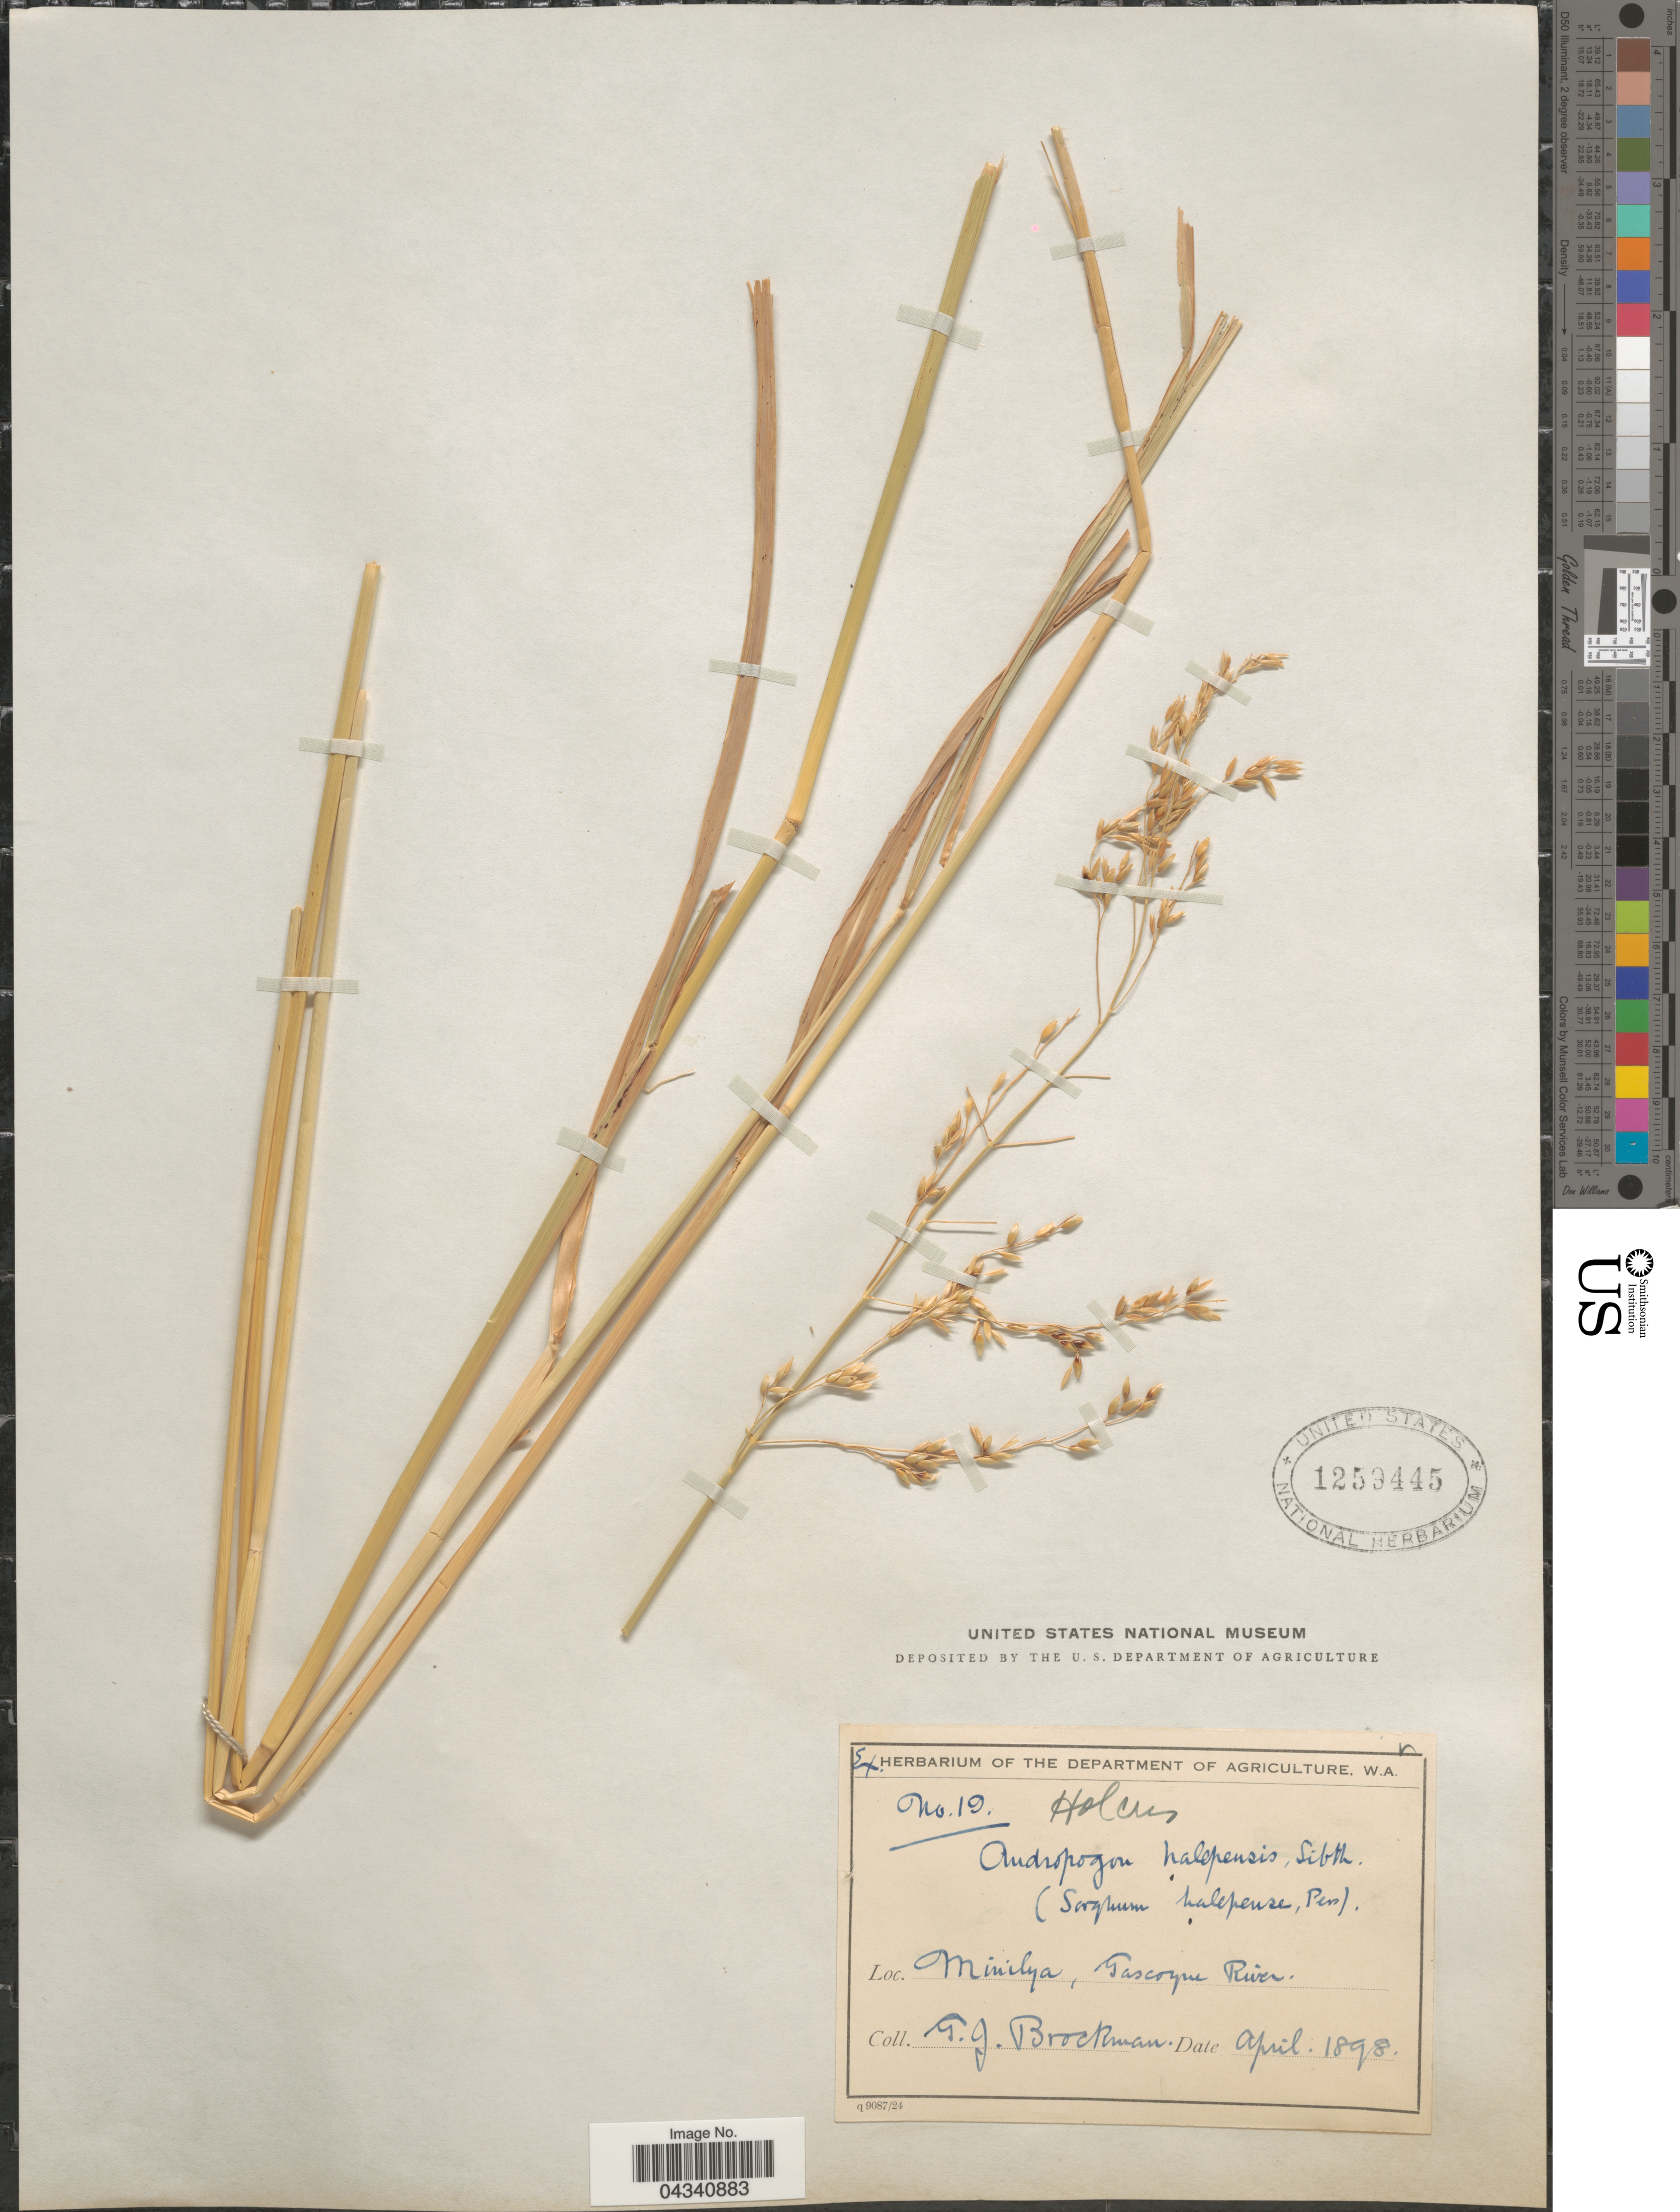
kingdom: Plantae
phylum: Tracheophyta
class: Liliopsida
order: Poales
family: Poaceae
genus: Sorghum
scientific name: Sorghum halepense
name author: (L.) Pers.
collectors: G. Brockman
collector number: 19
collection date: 1898-04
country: Australia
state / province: Western Australia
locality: Minilya, Gascoyne River.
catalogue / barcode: US 1259445